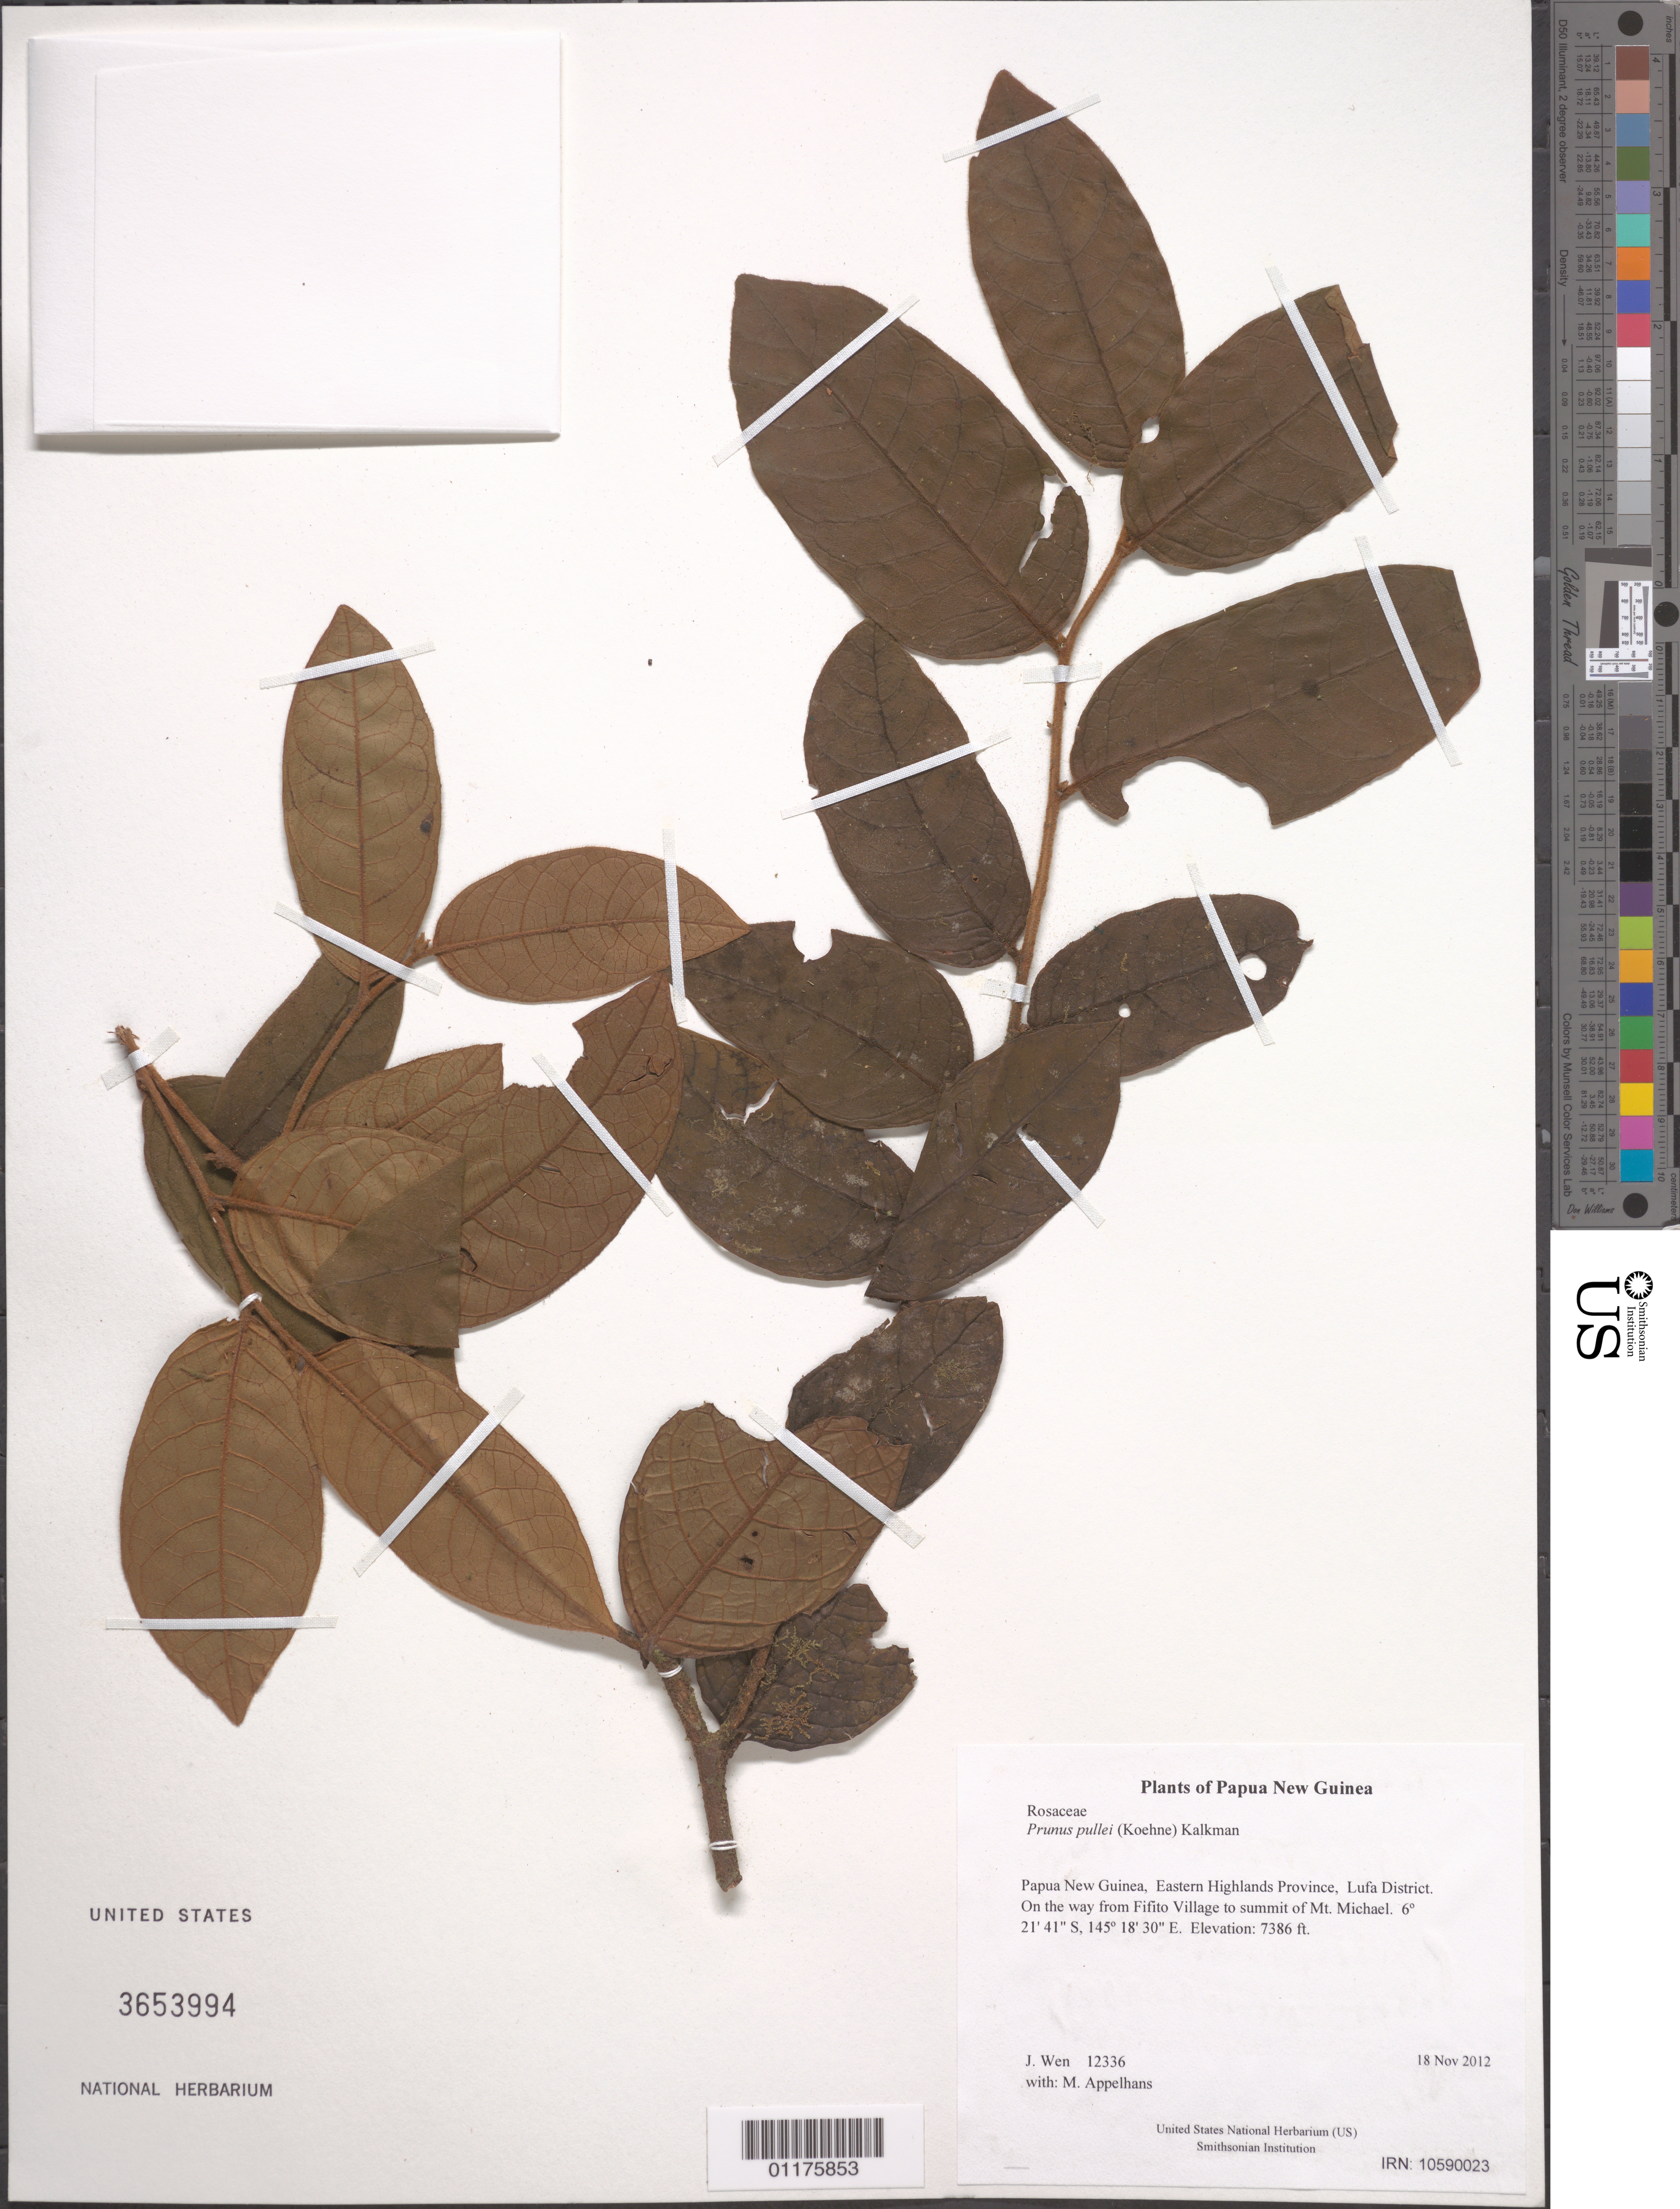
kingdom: Plantae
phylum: Tracheophyta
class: Magnoliopsida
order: Rosales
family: Rosaceae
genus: Prunus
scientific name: Prunus pullei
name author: (Koehne) Kalkman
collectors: M. Appelhans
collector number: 12336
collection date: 2012-11-18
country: Papua New Guinea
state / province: Eastern Highlands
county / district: Lufa District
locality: On the way from Fifito Village to summit of Mt. Michael.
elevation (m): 2251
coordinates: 06 21.687 S, 145 18.510 E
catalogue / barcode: US 3653994